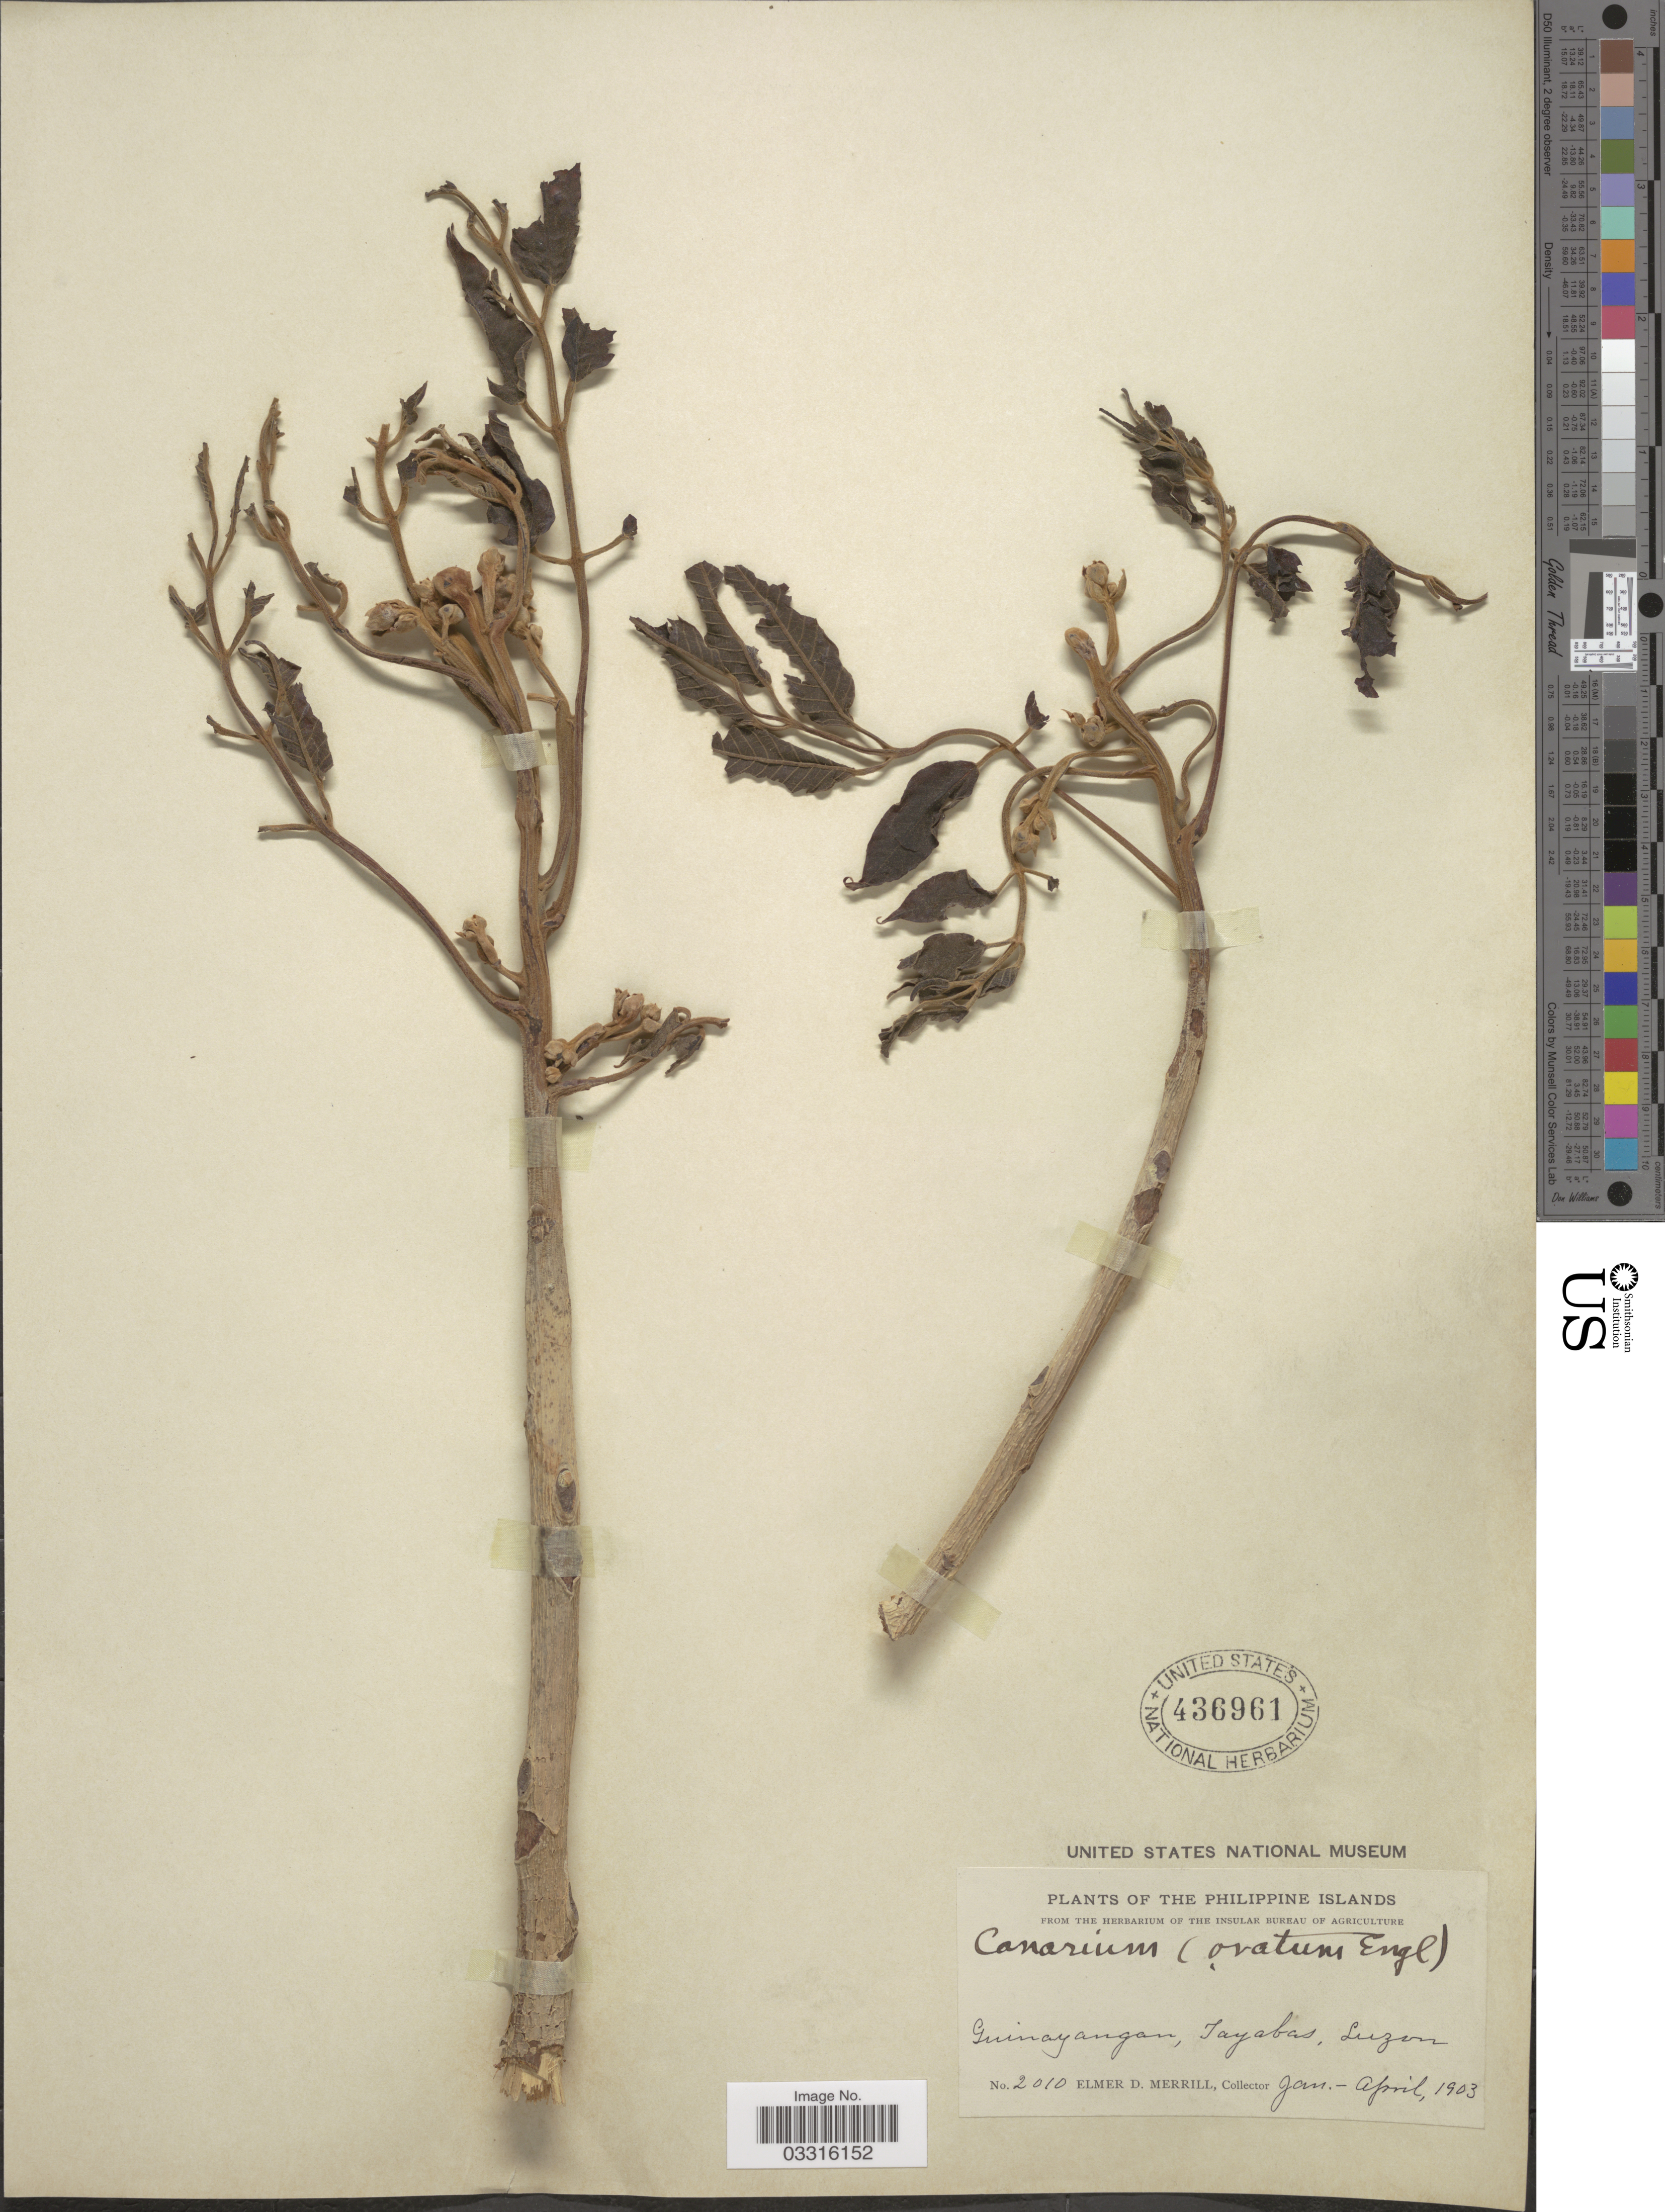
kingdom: Plantae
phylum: Tracheophyta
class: Magnoliopsida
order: Sapindales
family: Burseraceae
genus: Canarium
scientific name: Canarium ovatum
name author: Engl.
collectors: E. D. Merrill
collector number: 2010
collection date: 1903-01/1903-04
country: Philippines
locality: Guinayangan, Tayabas, Luzon.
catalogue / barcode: US 436961